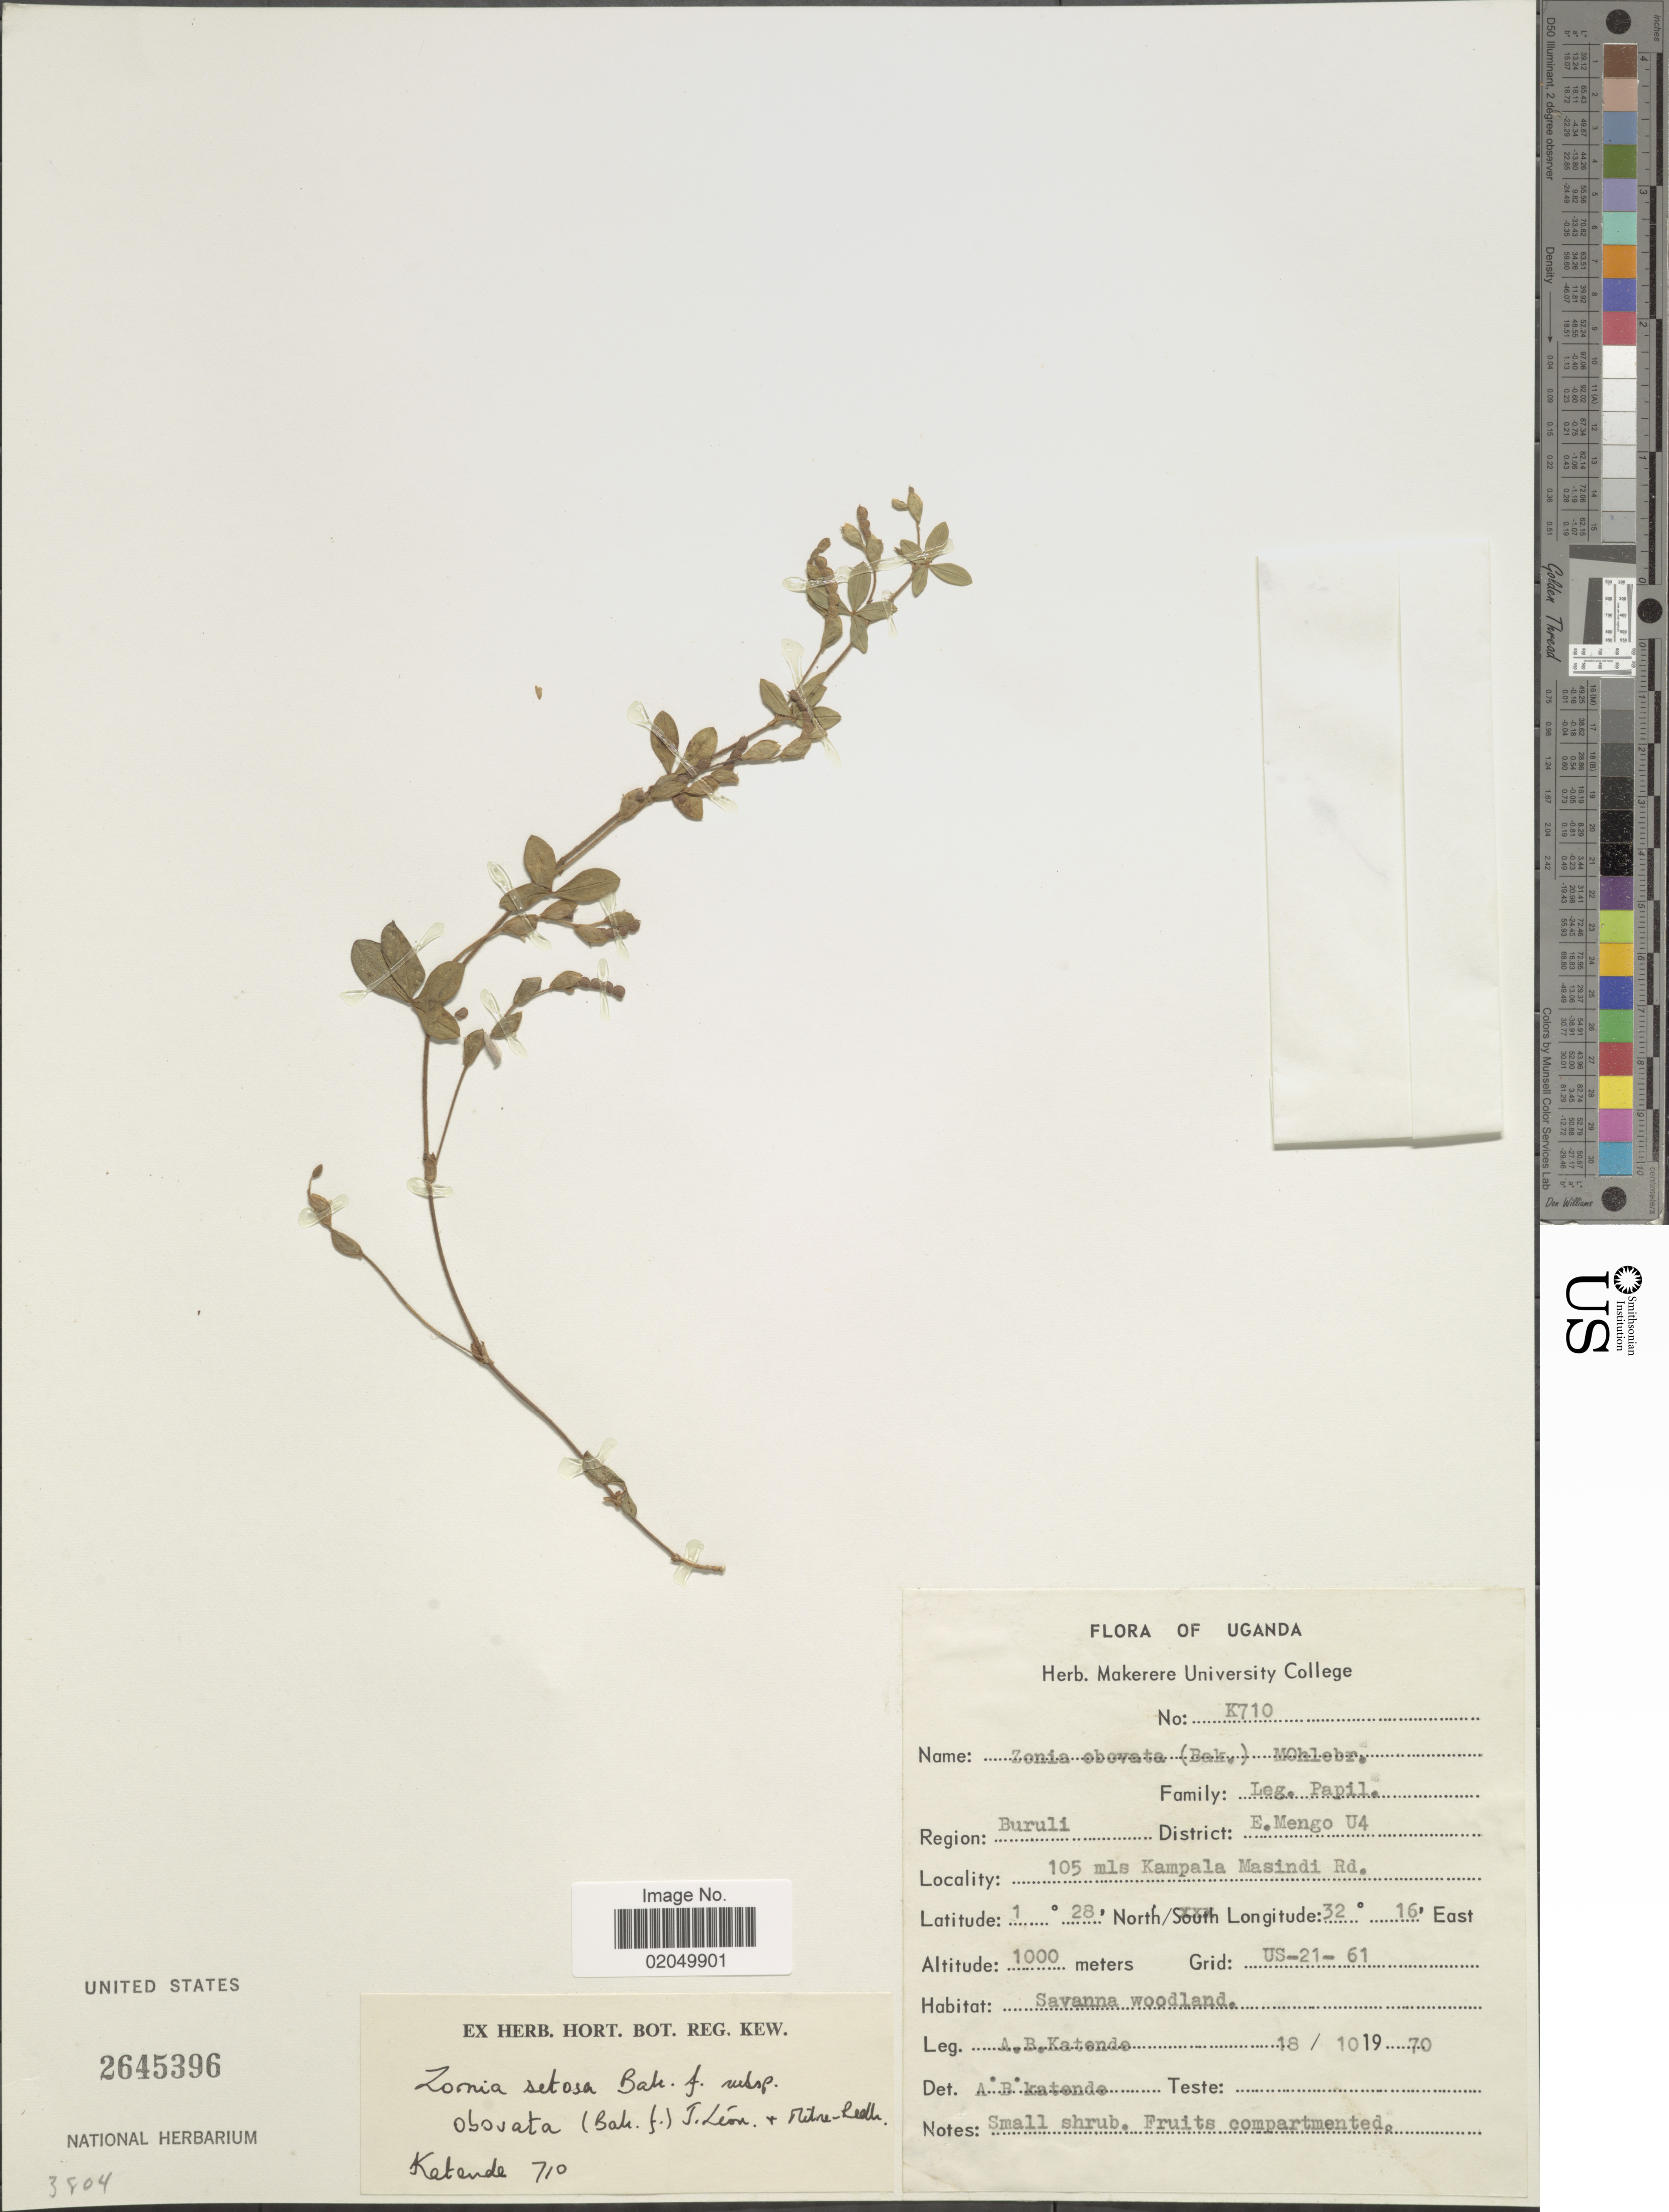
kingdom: Plantae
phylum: Tracheophyta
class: Magnoliopsida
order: Fabales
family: Fabaceae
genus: Zornia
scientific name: Zornia setosa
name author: Baker f.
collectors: A. Katende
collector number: K710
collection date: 1970-10-18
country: Uganda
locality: Buruli, District E. Mengo U4, 105 mls Kampala Masindi Rd.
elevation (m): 1000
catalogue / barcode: US 2645396